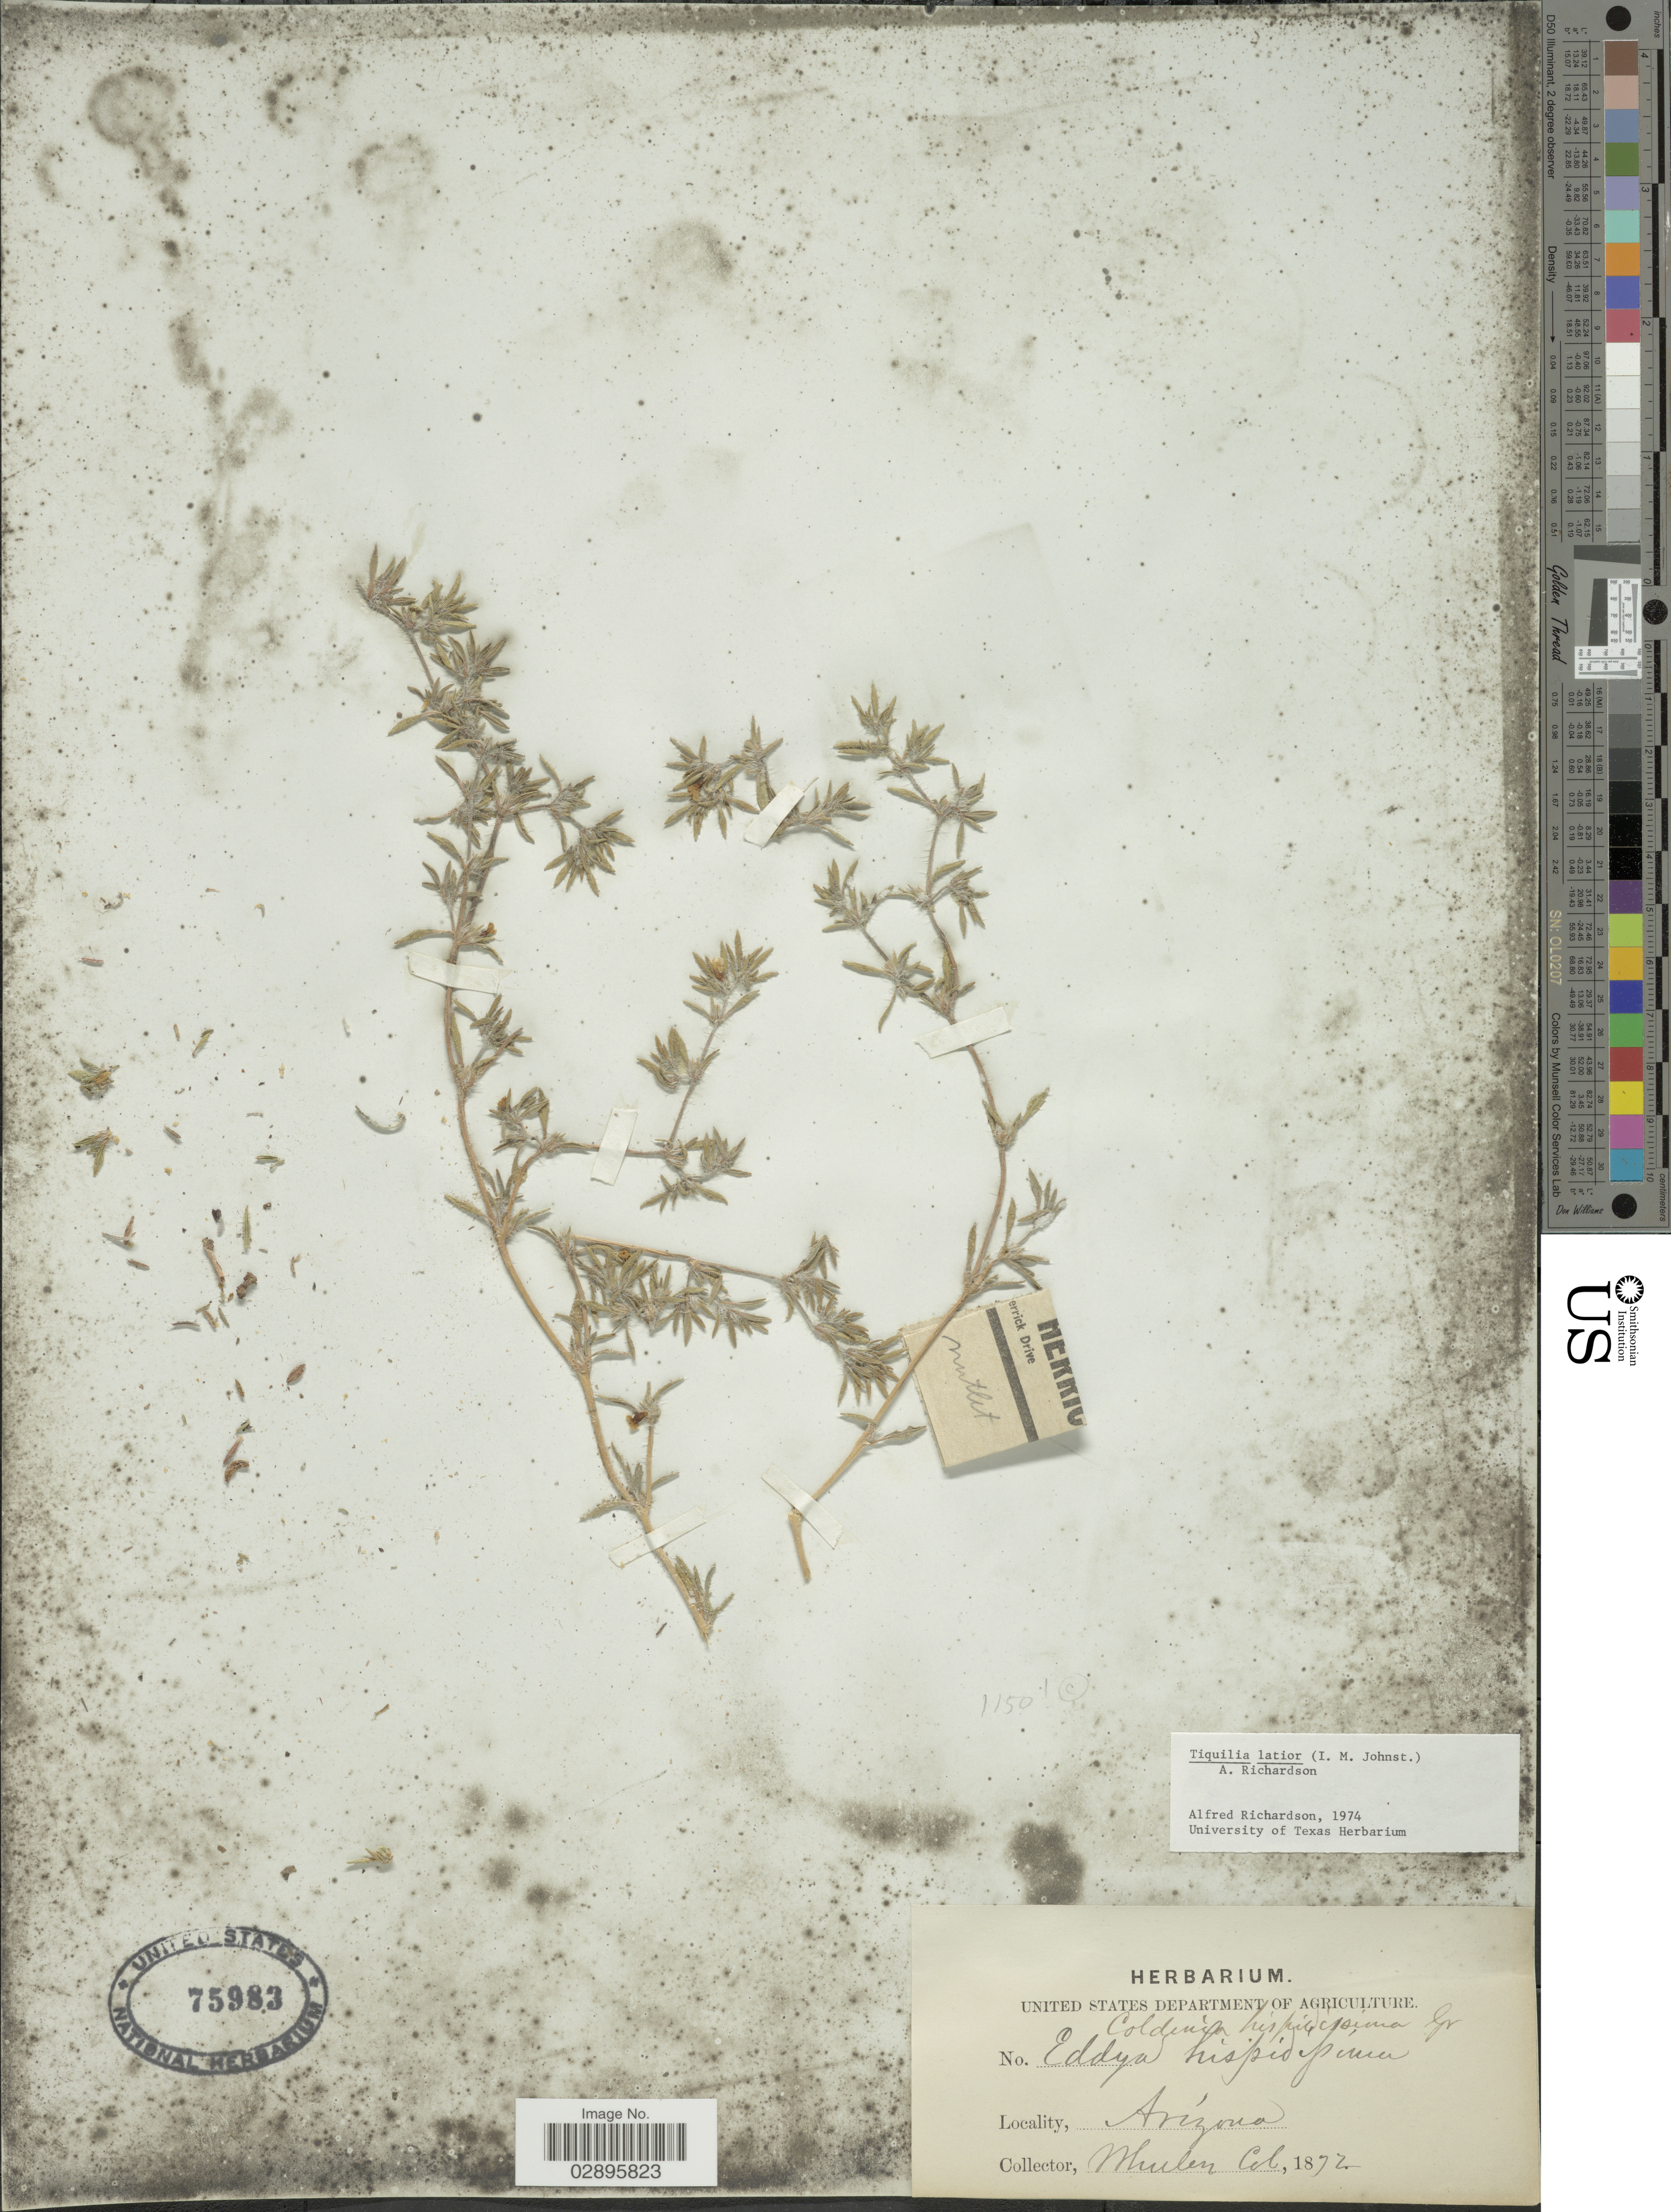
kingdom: Plantae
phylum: Tracheophyta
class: Magnoliopsida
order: Boraginales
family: Ehretiaceae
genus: Tiquilia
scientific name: Tiquilia latior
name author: (I.M. Johnst.) A.T. Richardson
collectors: Whalen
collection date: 1872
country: United States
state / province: Arizona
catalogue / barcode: US 75983